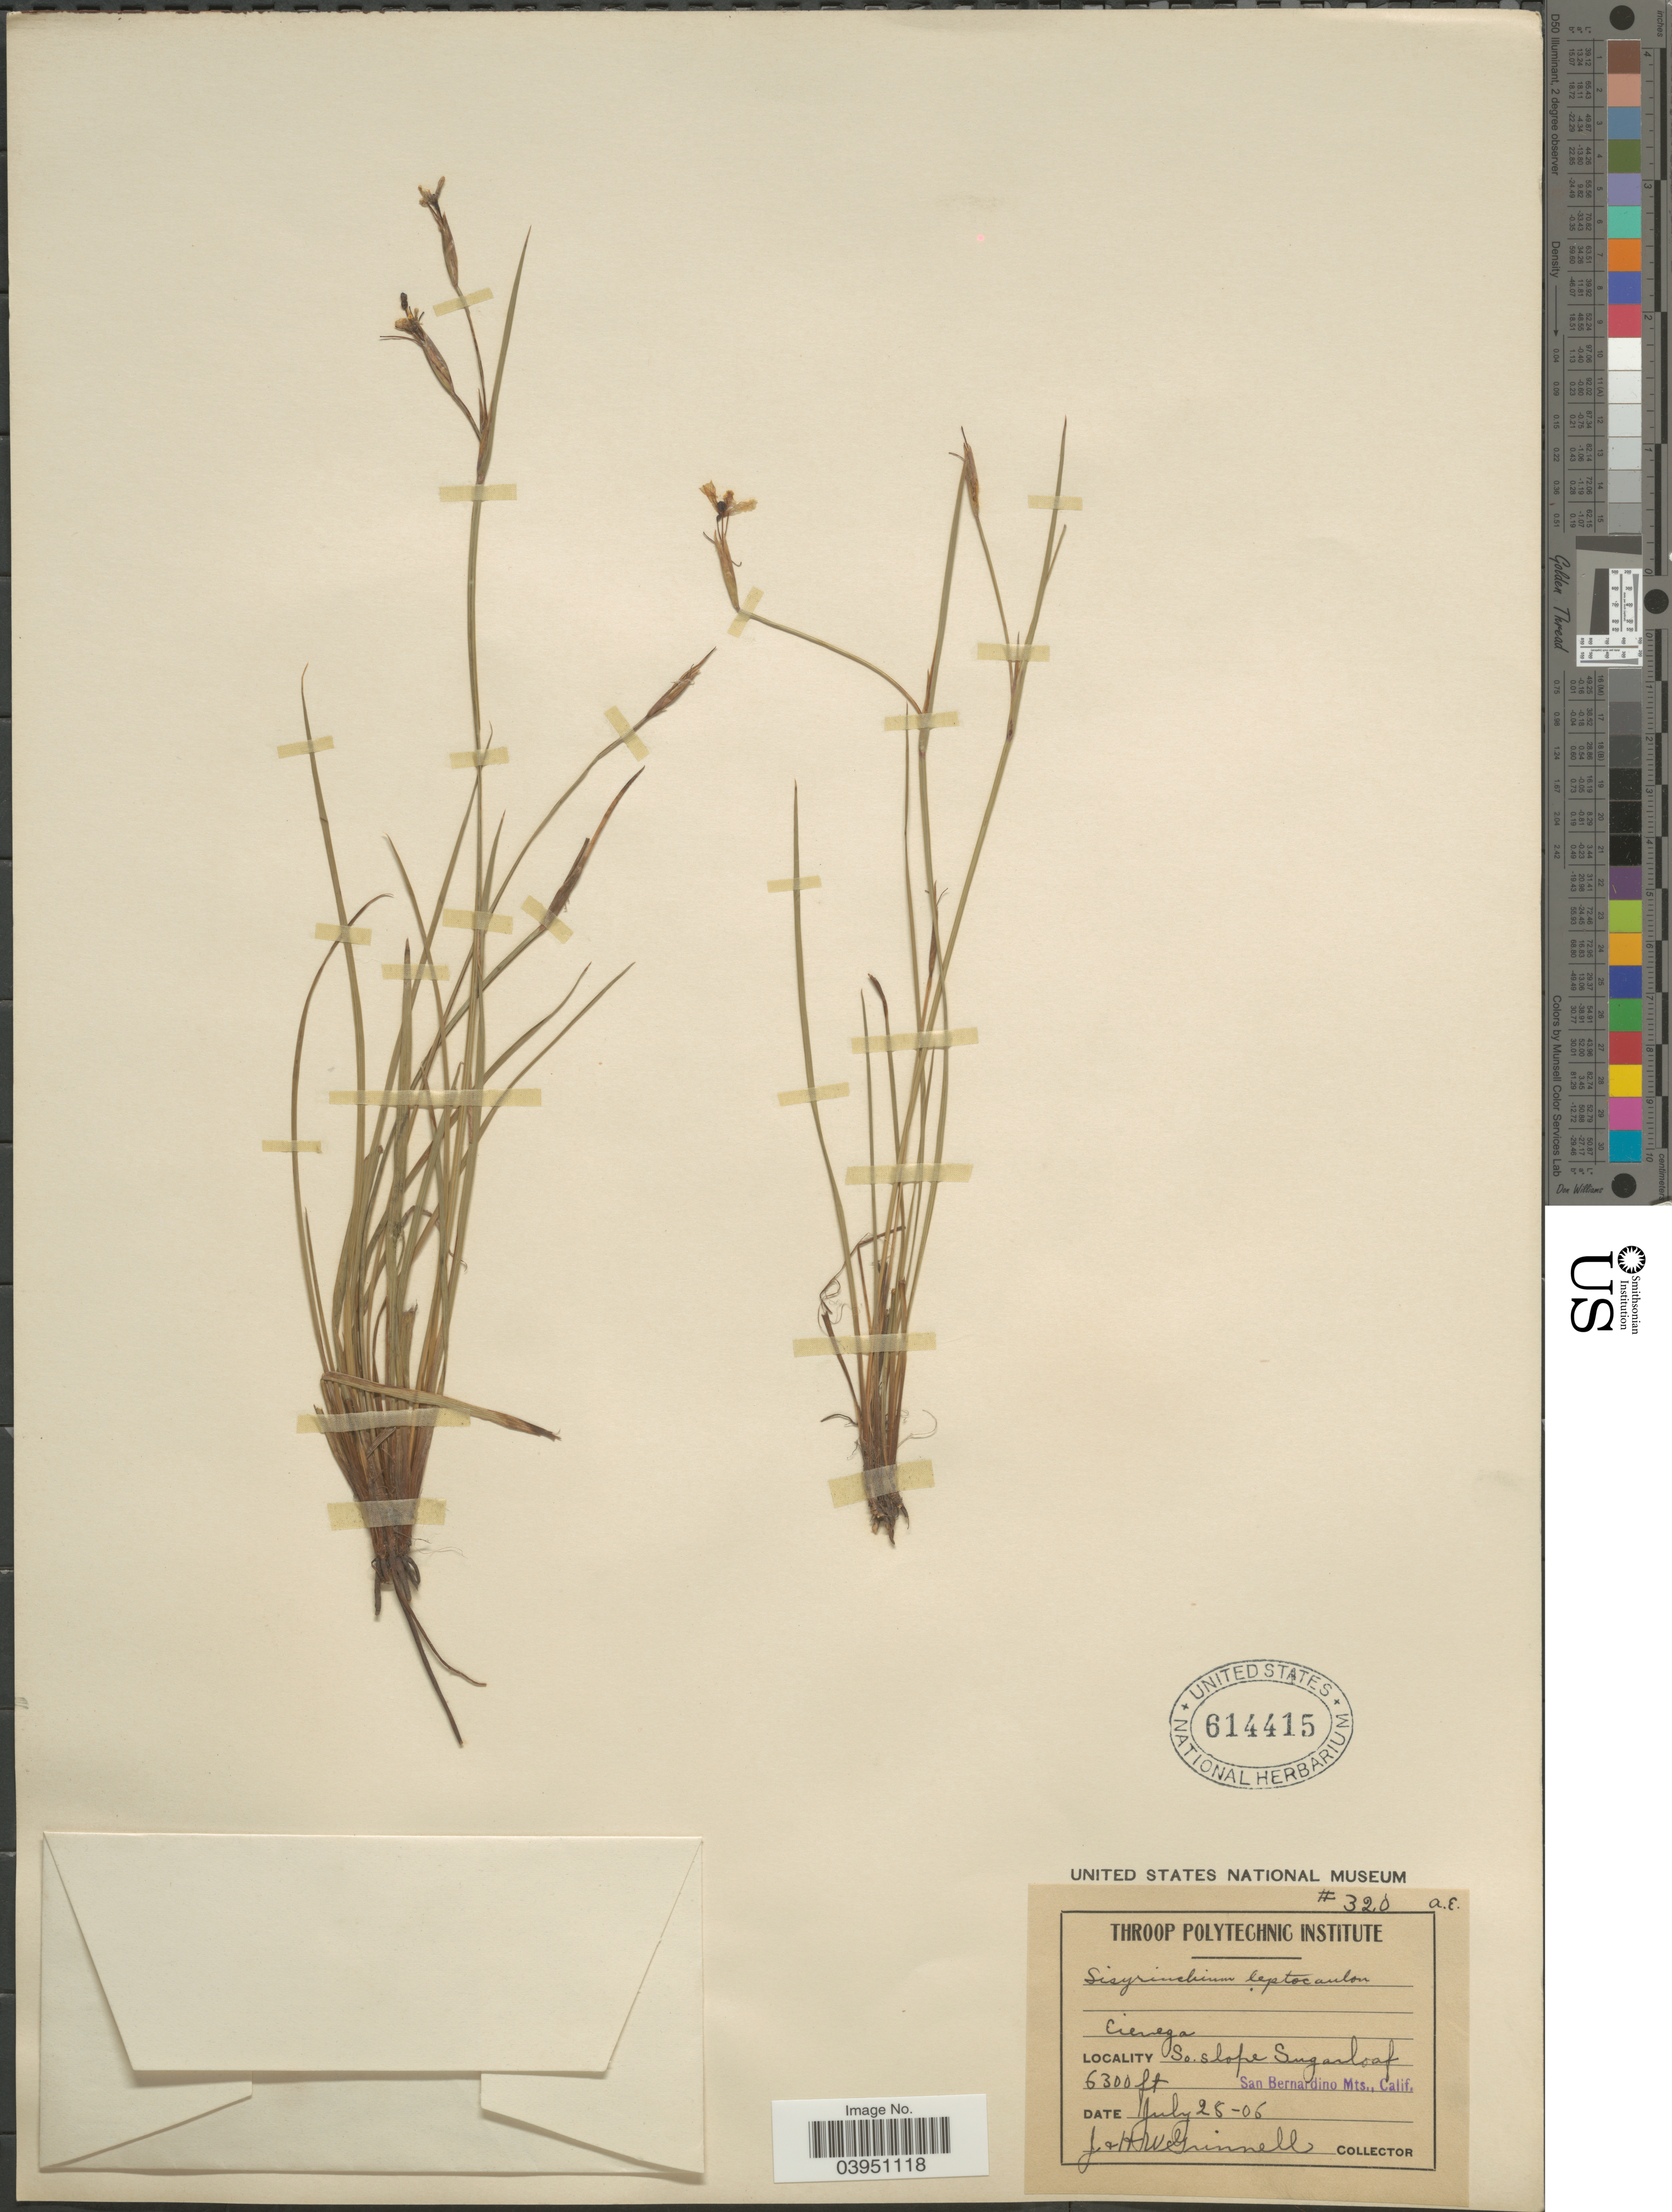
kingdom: Plantae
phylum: Tracheophyta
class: Liliopsida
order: Asparagales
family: Iridaceae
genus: Sisyrinchium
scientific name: Sisyrinchium greenei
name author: E.P. Bicknell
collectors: J. Grinnell & H. Grinnell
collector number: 320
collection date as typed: Transcribed d/m/y: 25/7/6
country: United States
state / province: California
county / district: San Bernardino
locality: So. slope Sugarloaf. San Bernardino Mts.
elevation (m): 1920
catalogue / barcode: US 614415